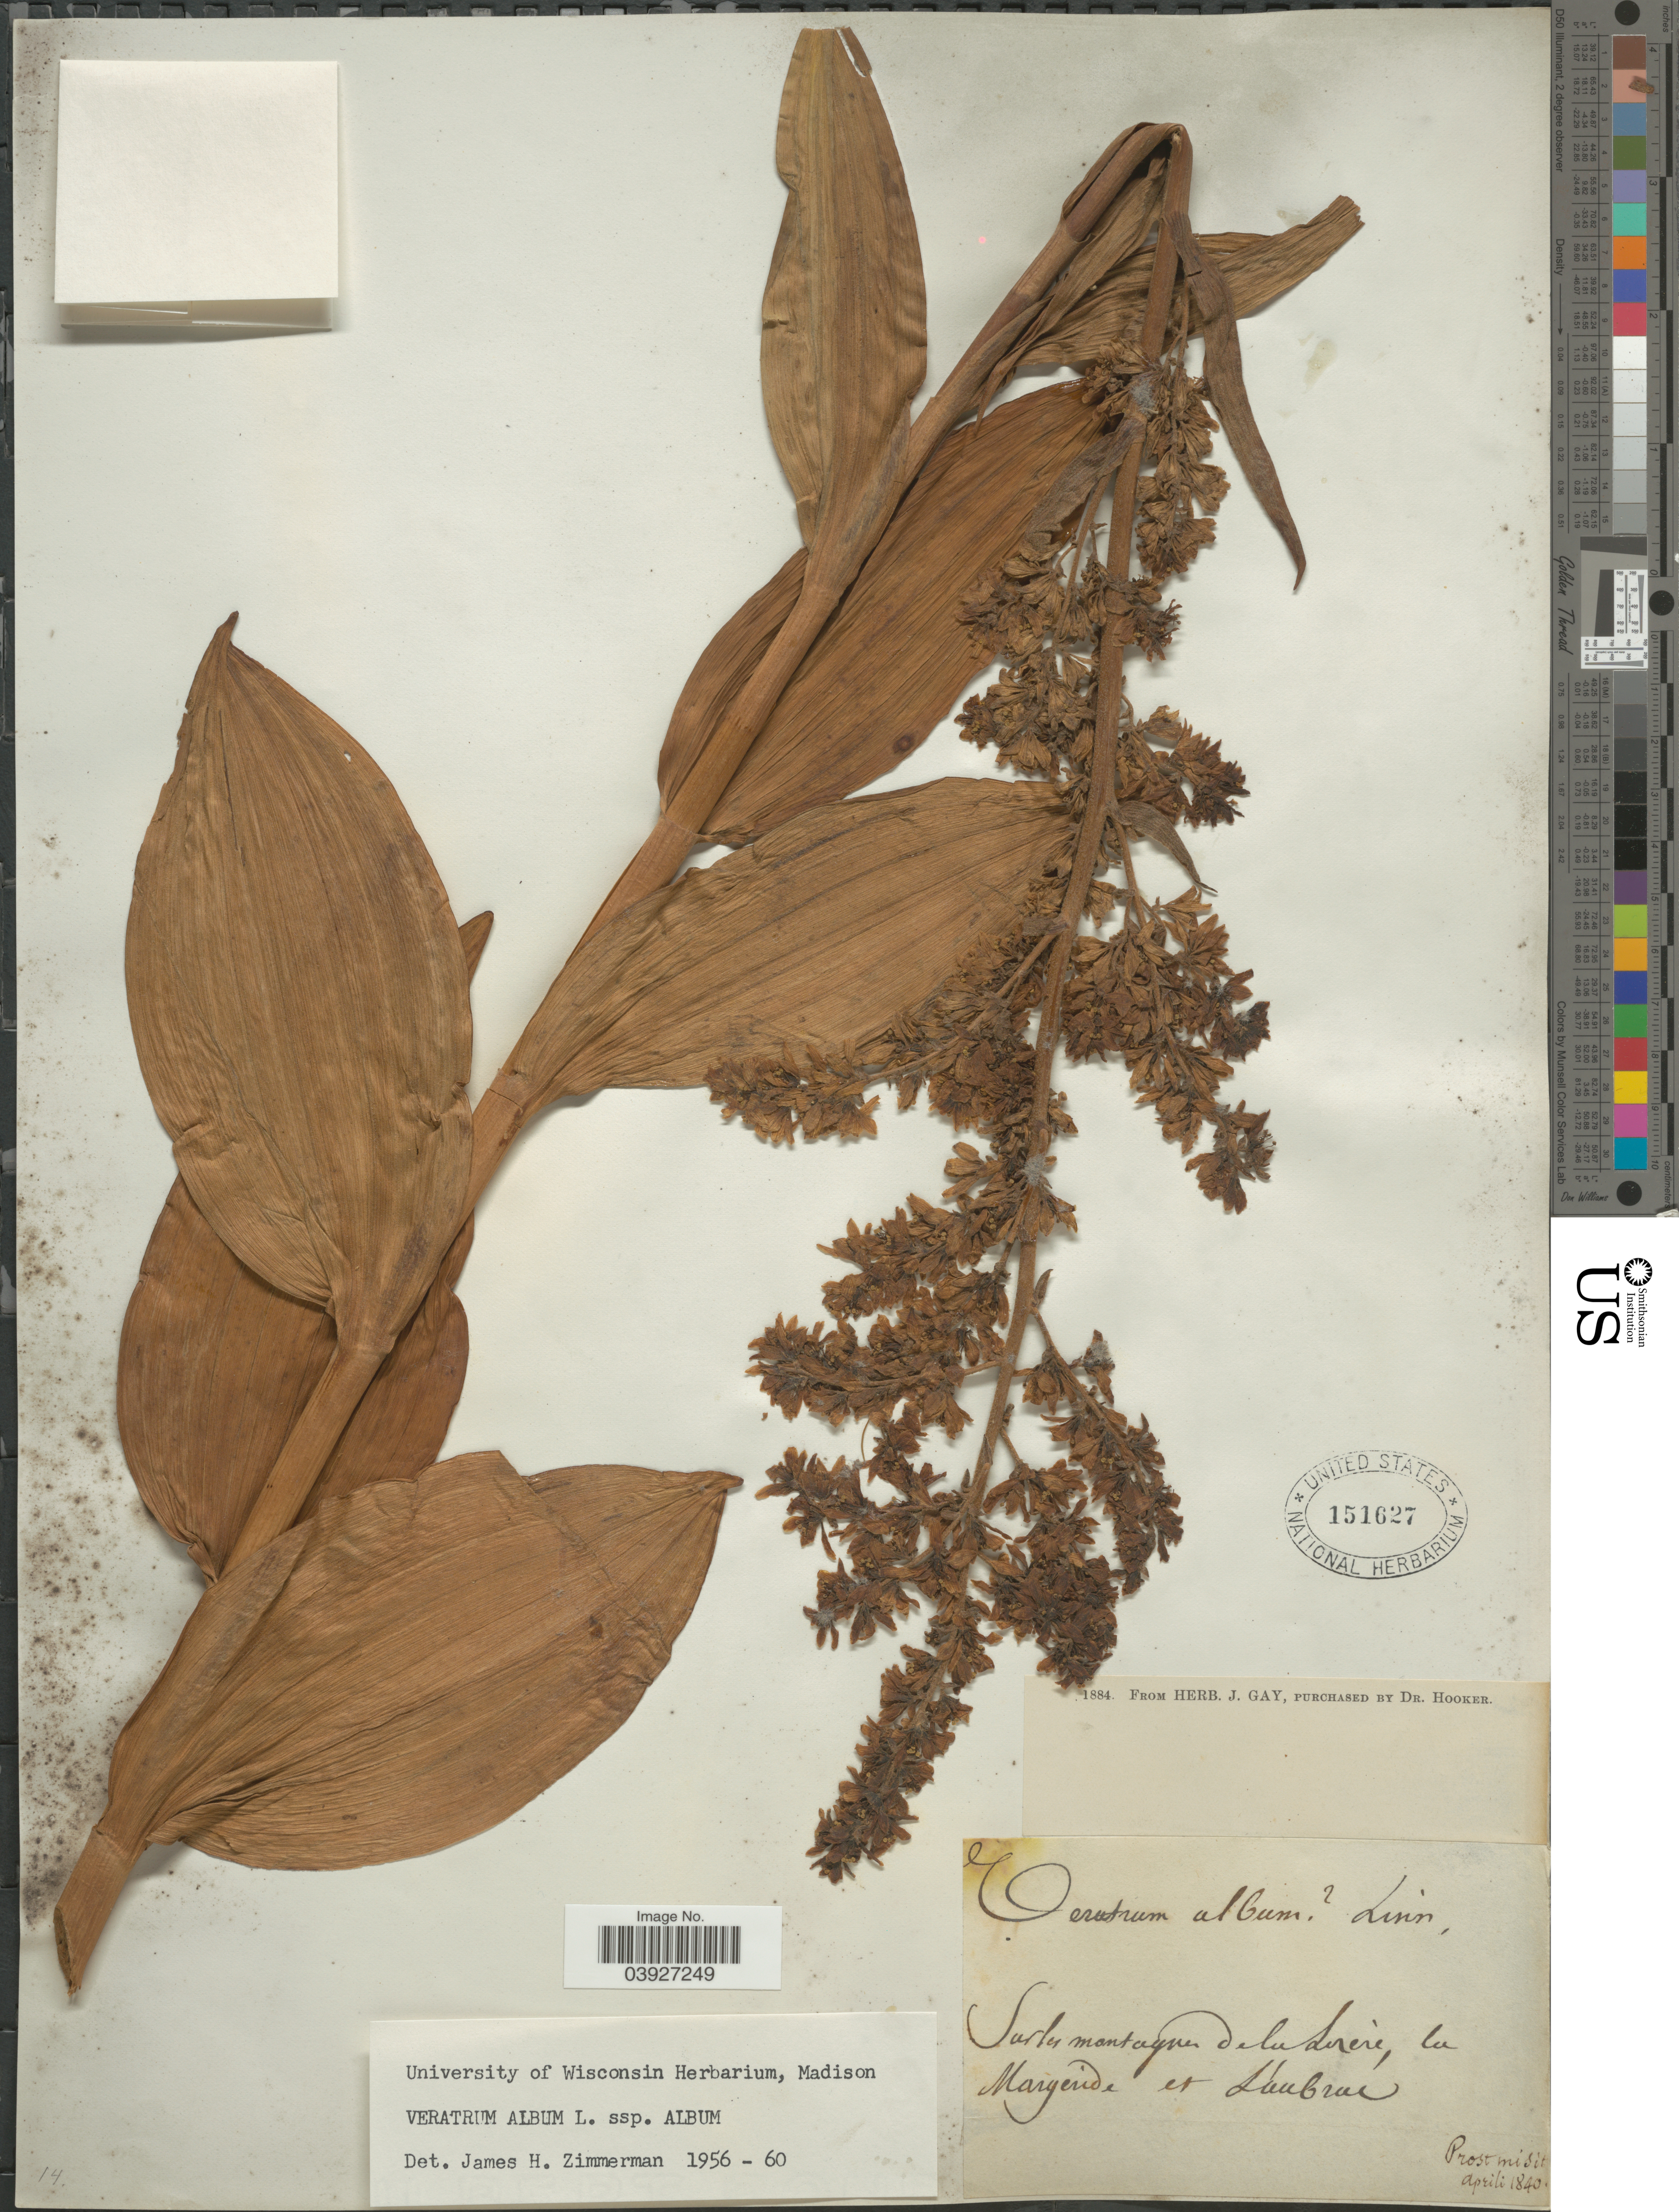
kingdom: Plantae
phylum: Tracheophyta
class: Liliopsida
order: Liliales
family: Melanthiaceae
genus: Veratrum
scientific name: Veratrum album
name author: L.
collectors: ex herb. J. Gay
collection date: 1840-04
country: France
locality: Sur les montagnes de la Lorerè [interpreted], la Margeride et L'aubrac.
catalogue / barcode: US 151627